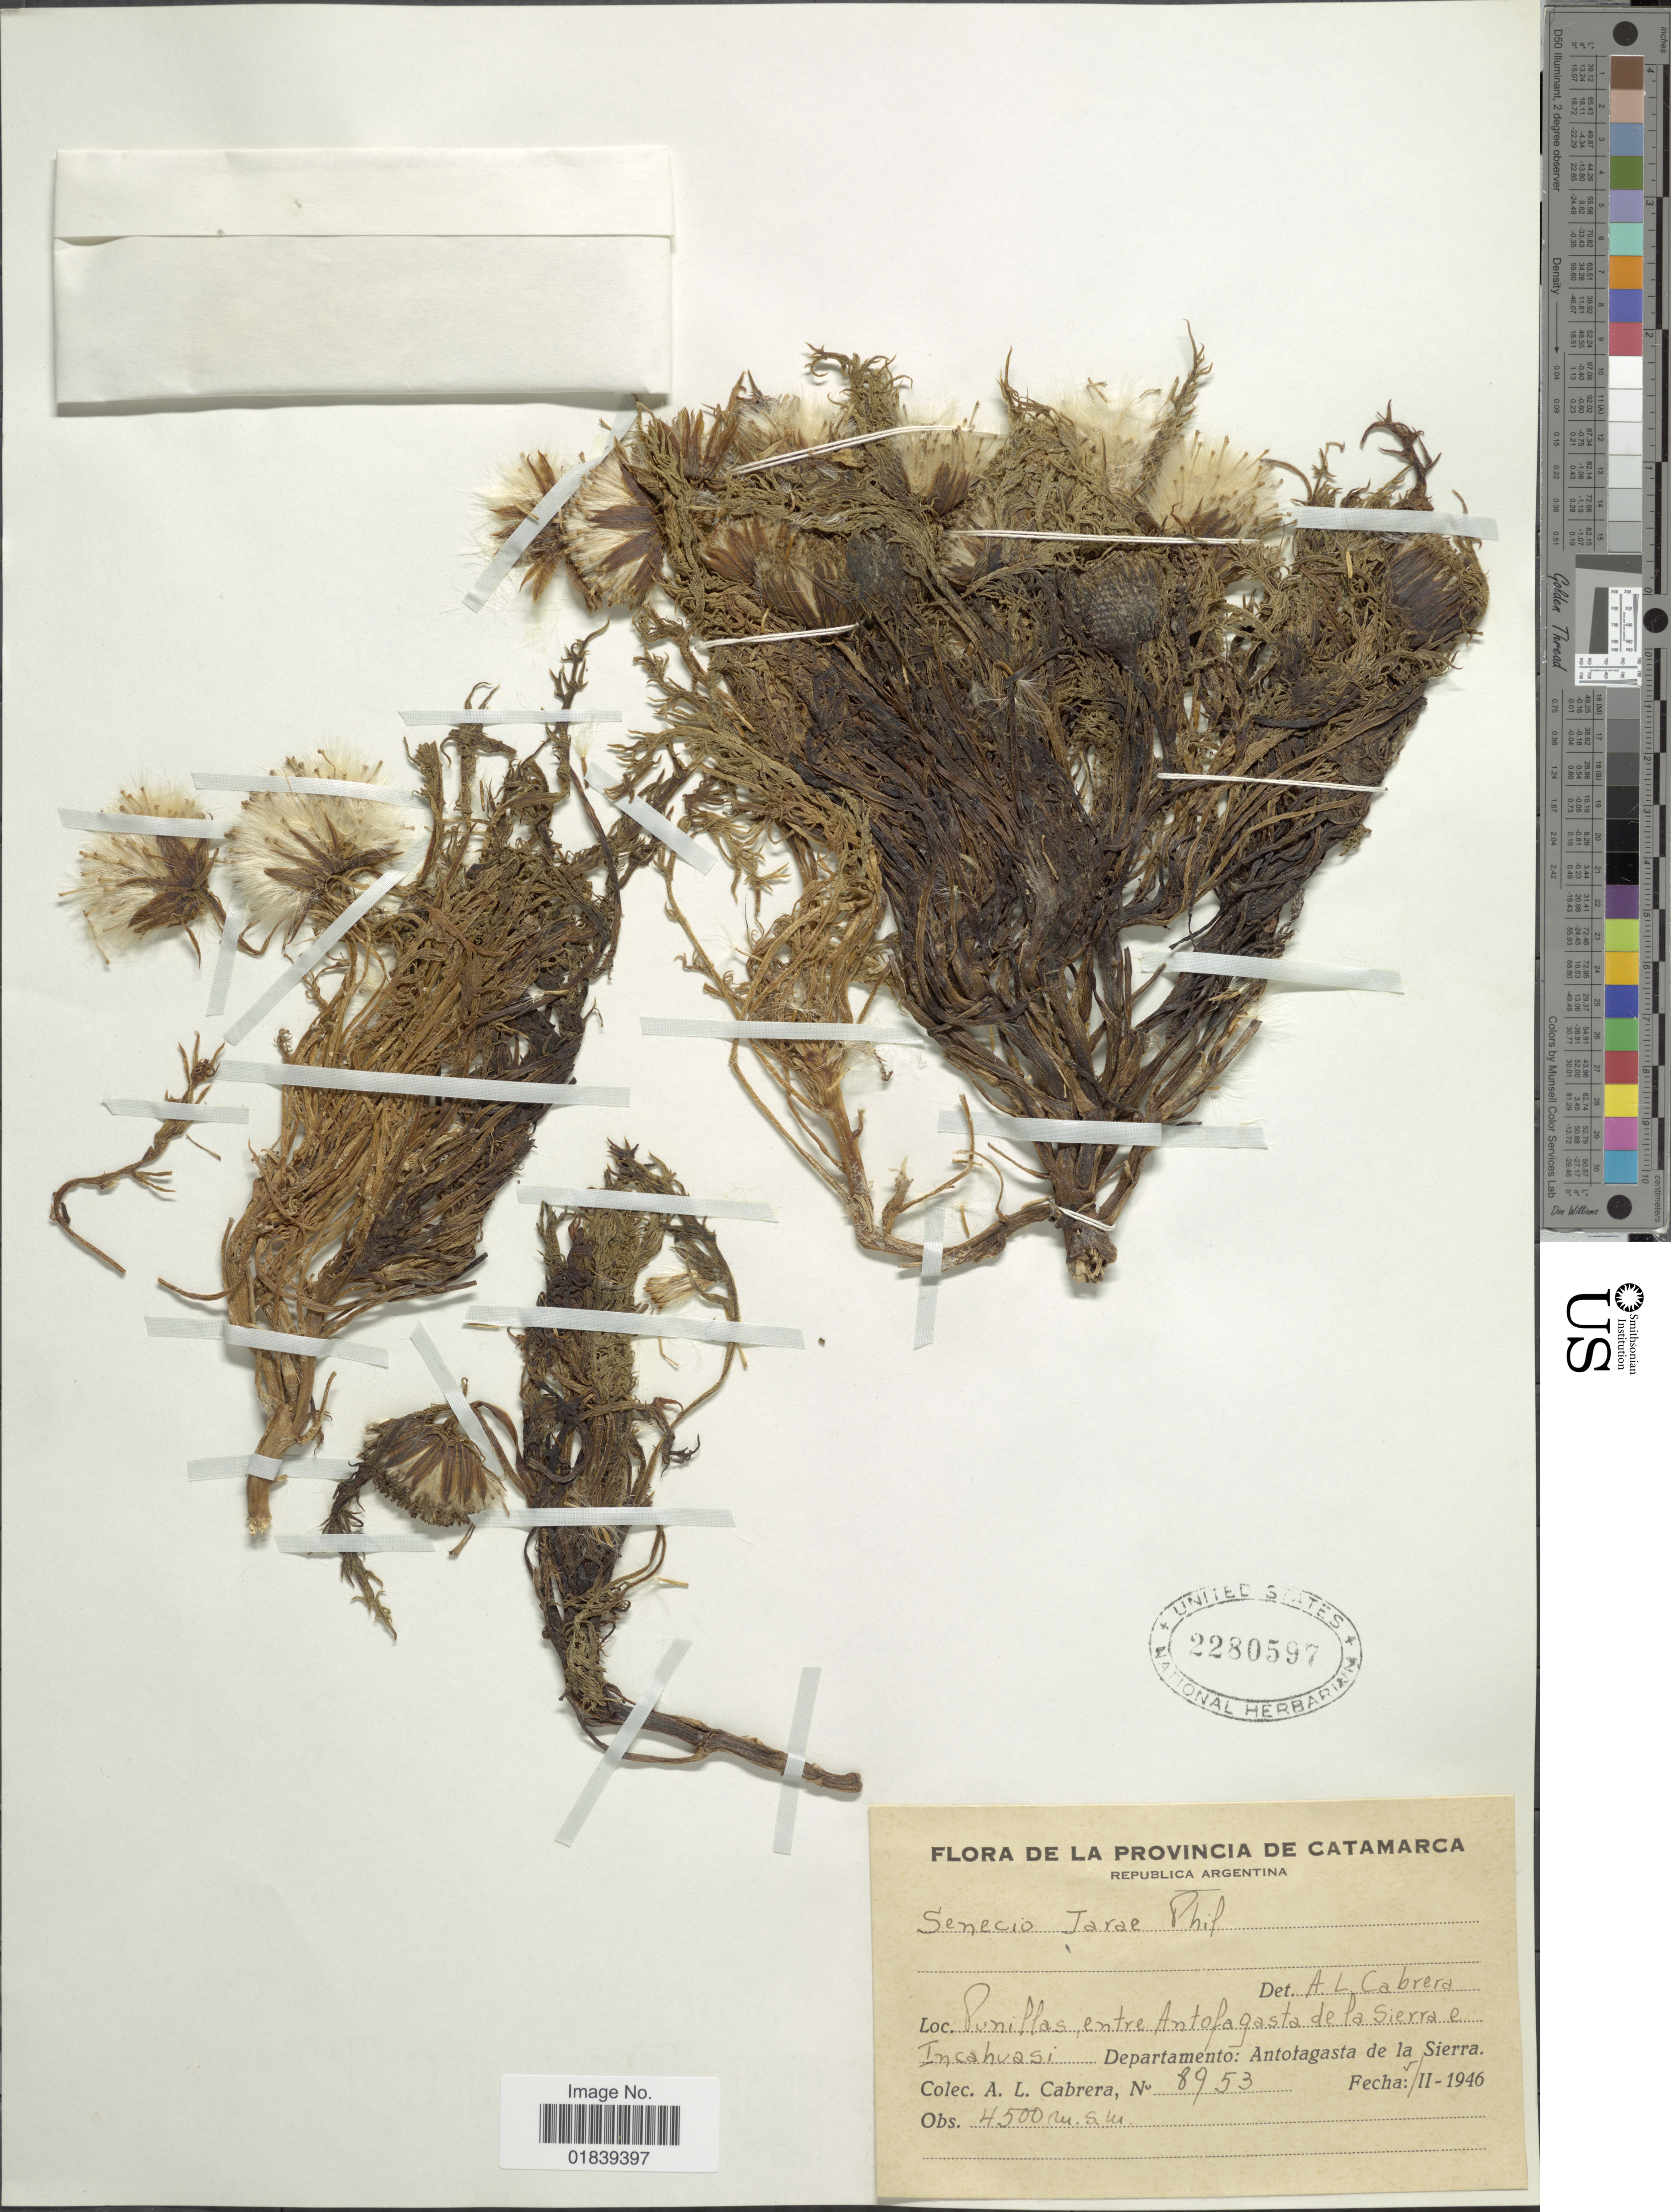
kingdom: Plantae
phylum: Tracheophyta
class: Magnoliopsida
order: Asterales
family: Asteraceae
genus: Senecio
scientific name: Senecio jarae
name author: Phil.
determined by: Salomon, Luciana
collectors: A. L. Cabrera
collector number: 8953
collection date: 1946-02-05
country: Argentina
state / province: Catamarca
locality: Republica Argentina, Punillas, entre Antofagasta de la Sierra e Incahuasi, Departamento Antofagasta de la Sierra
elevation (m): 4500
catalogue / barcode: US 2280597